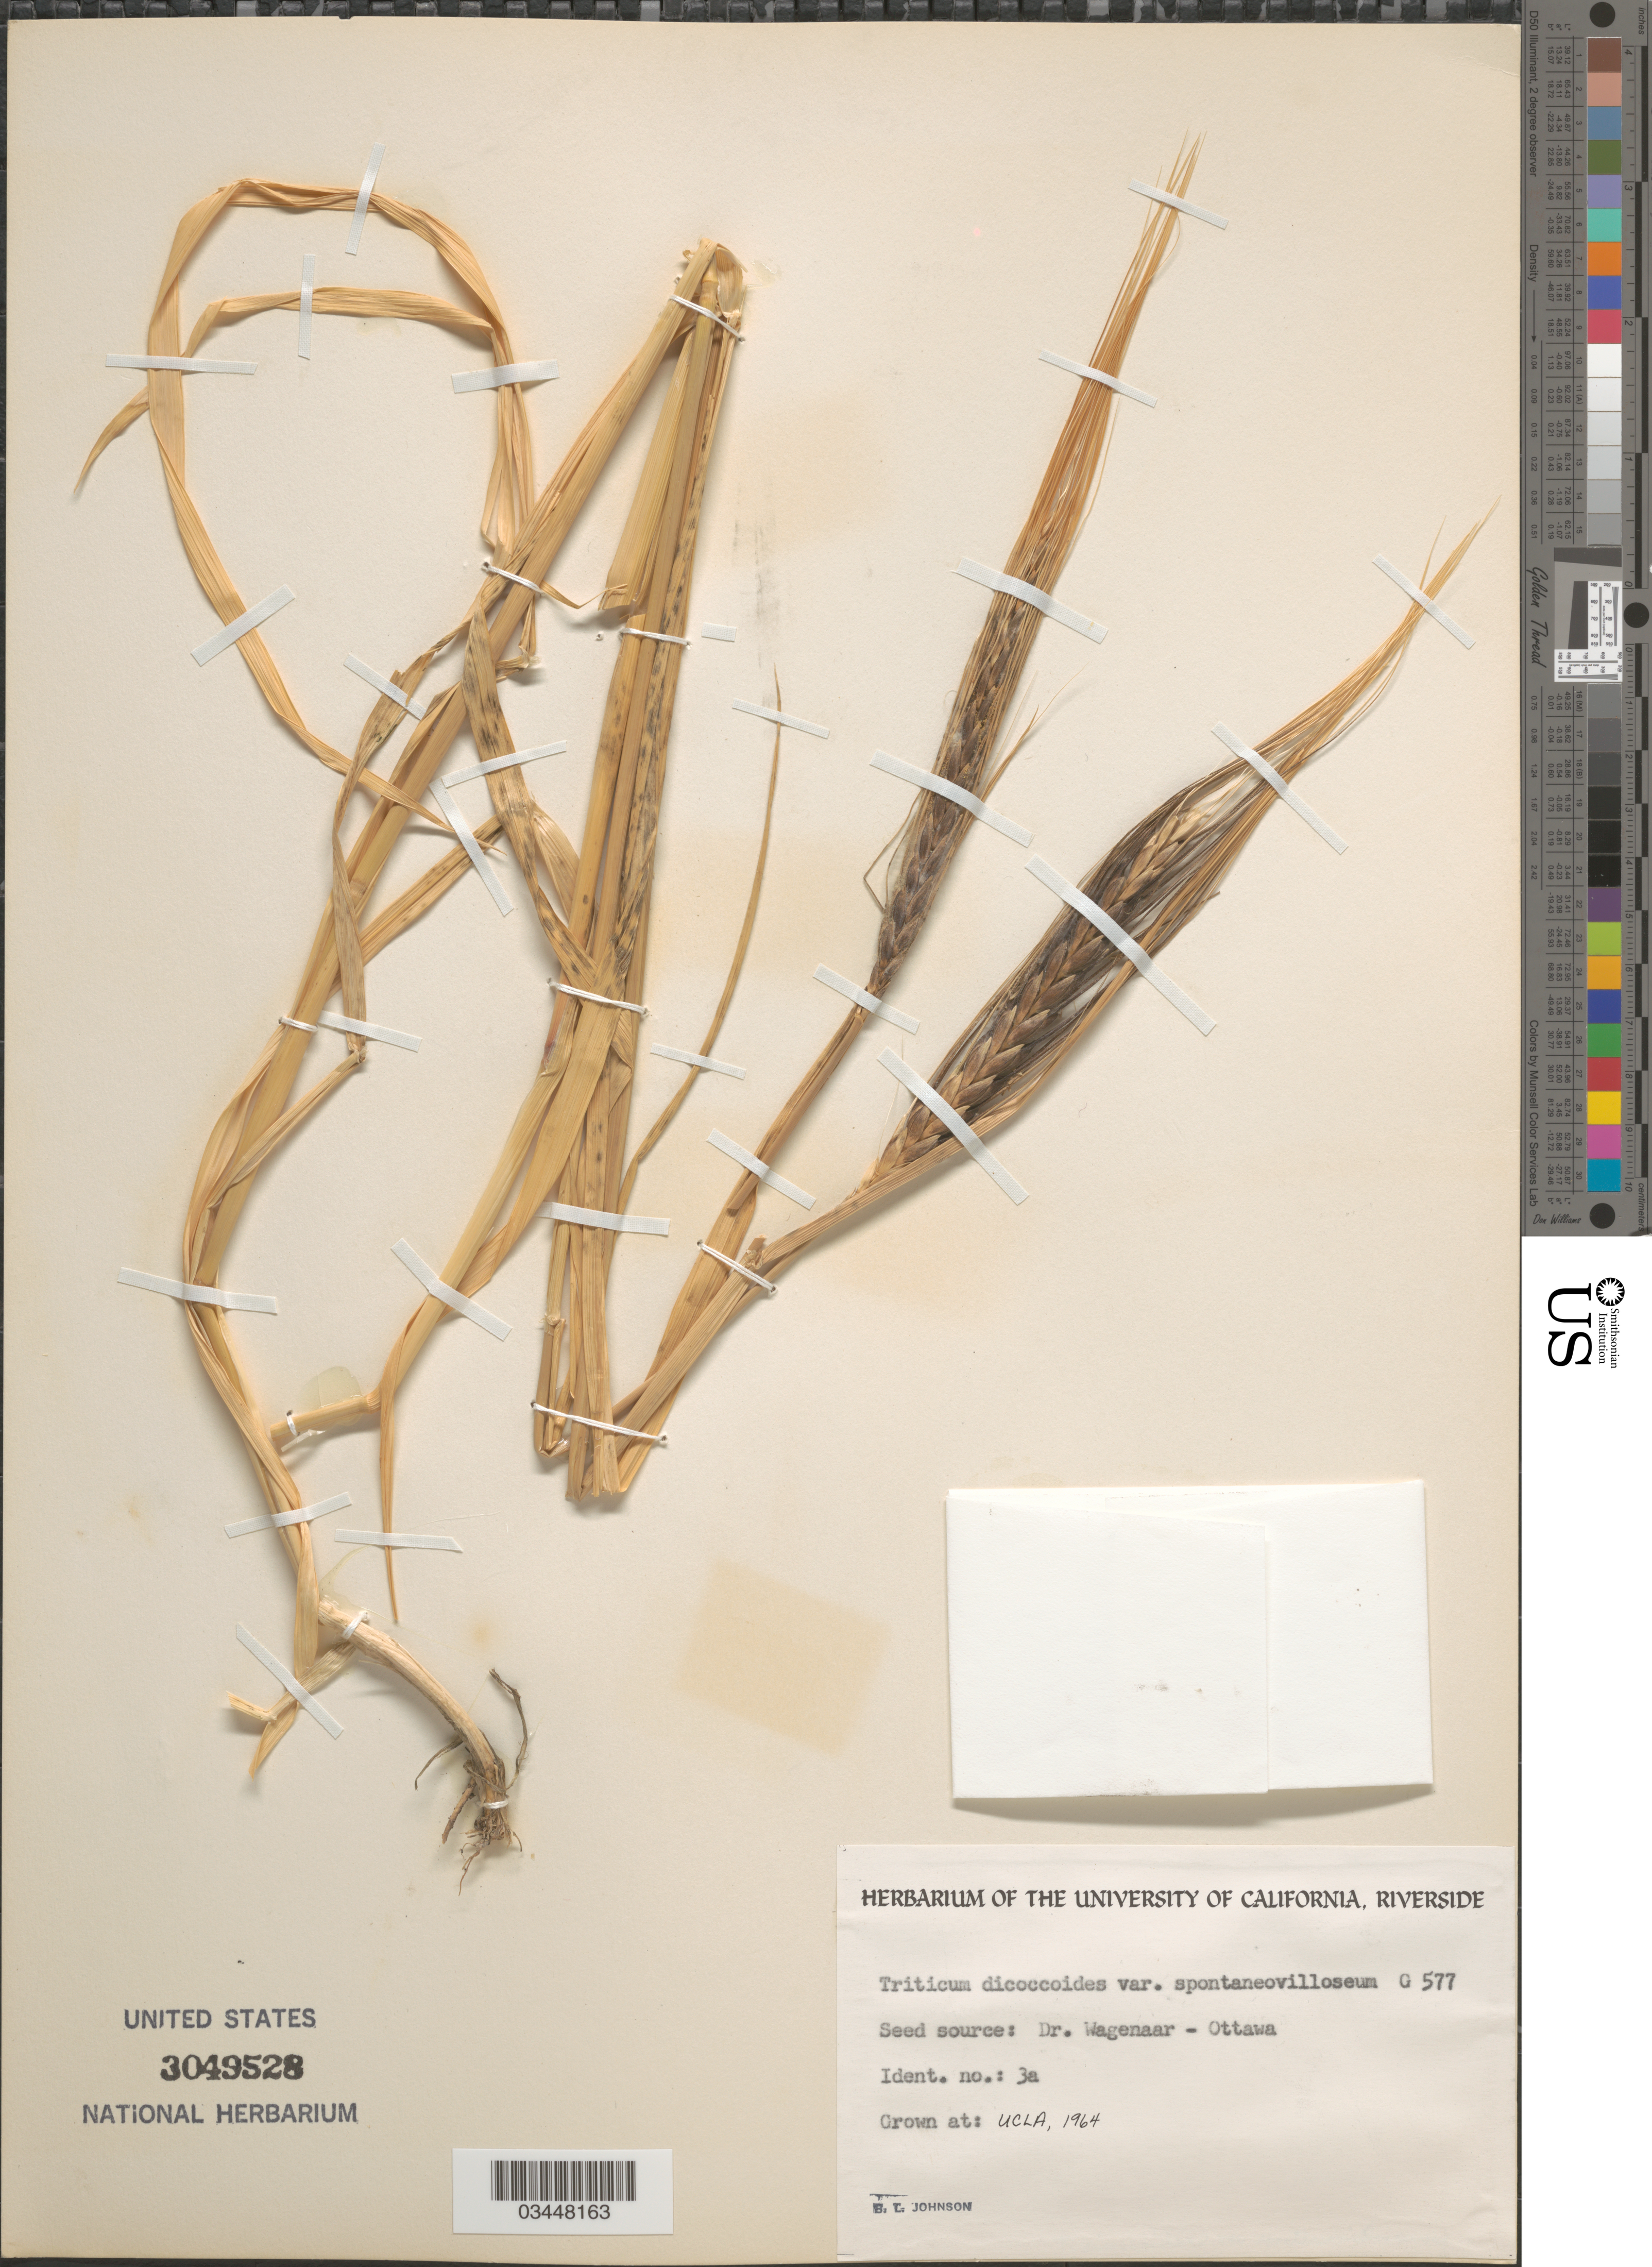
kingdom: Plantae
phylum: Tracheophyta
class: Liliopsida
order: Poales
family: Poaceae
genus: Triticum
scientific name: Triticum dicoccoides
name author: (Körn.) Körn. ex Schweinf.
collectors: B. Johnson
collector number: G577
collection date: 1964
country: United States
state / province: California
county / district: Los Angeles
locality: UCLA.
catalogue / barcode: US 3049528